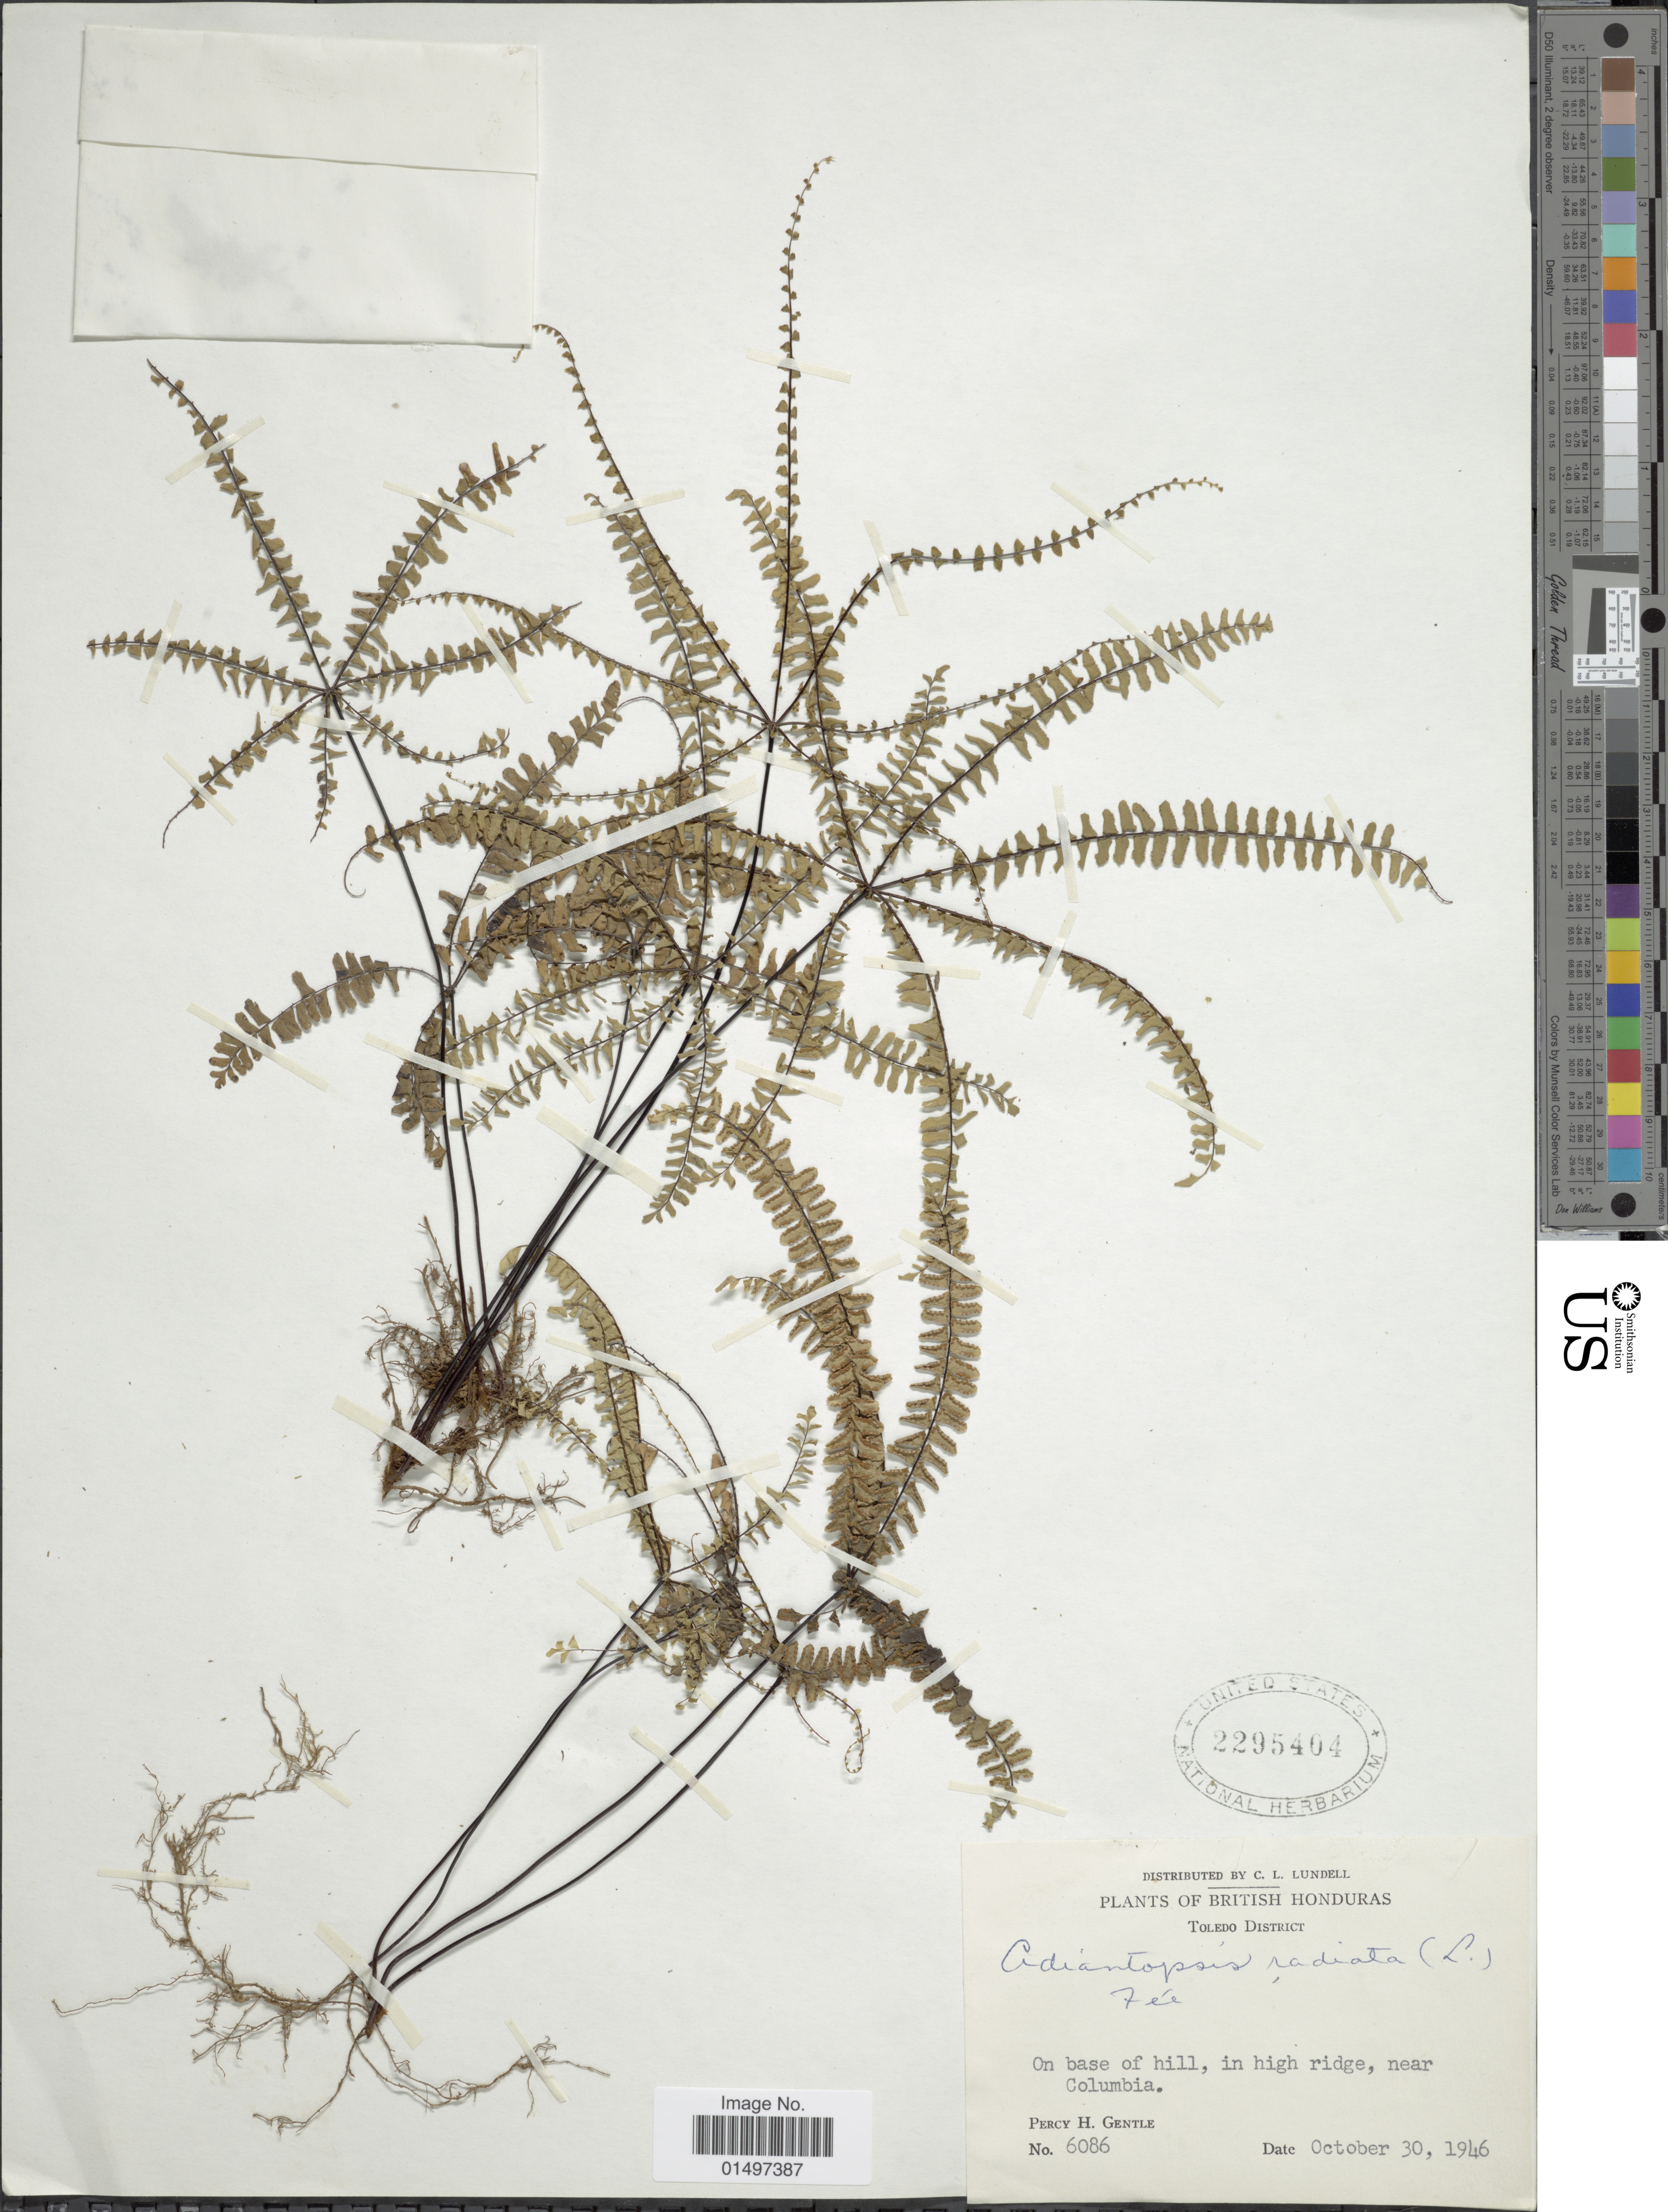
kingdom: Plantae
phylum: Tracheophyta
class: Polypodiopsida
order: Polypodiales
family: Pteridaceae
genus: Adiantopsis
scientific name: Adiantopsis radiata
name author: (L.) Fée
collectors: P. H. Gentle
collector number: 6086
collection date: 1946-10-30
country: Belize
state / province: Toledo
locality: British Honduras. On base of hill, in high ridge, near Columbia.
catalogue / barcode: US 2295404